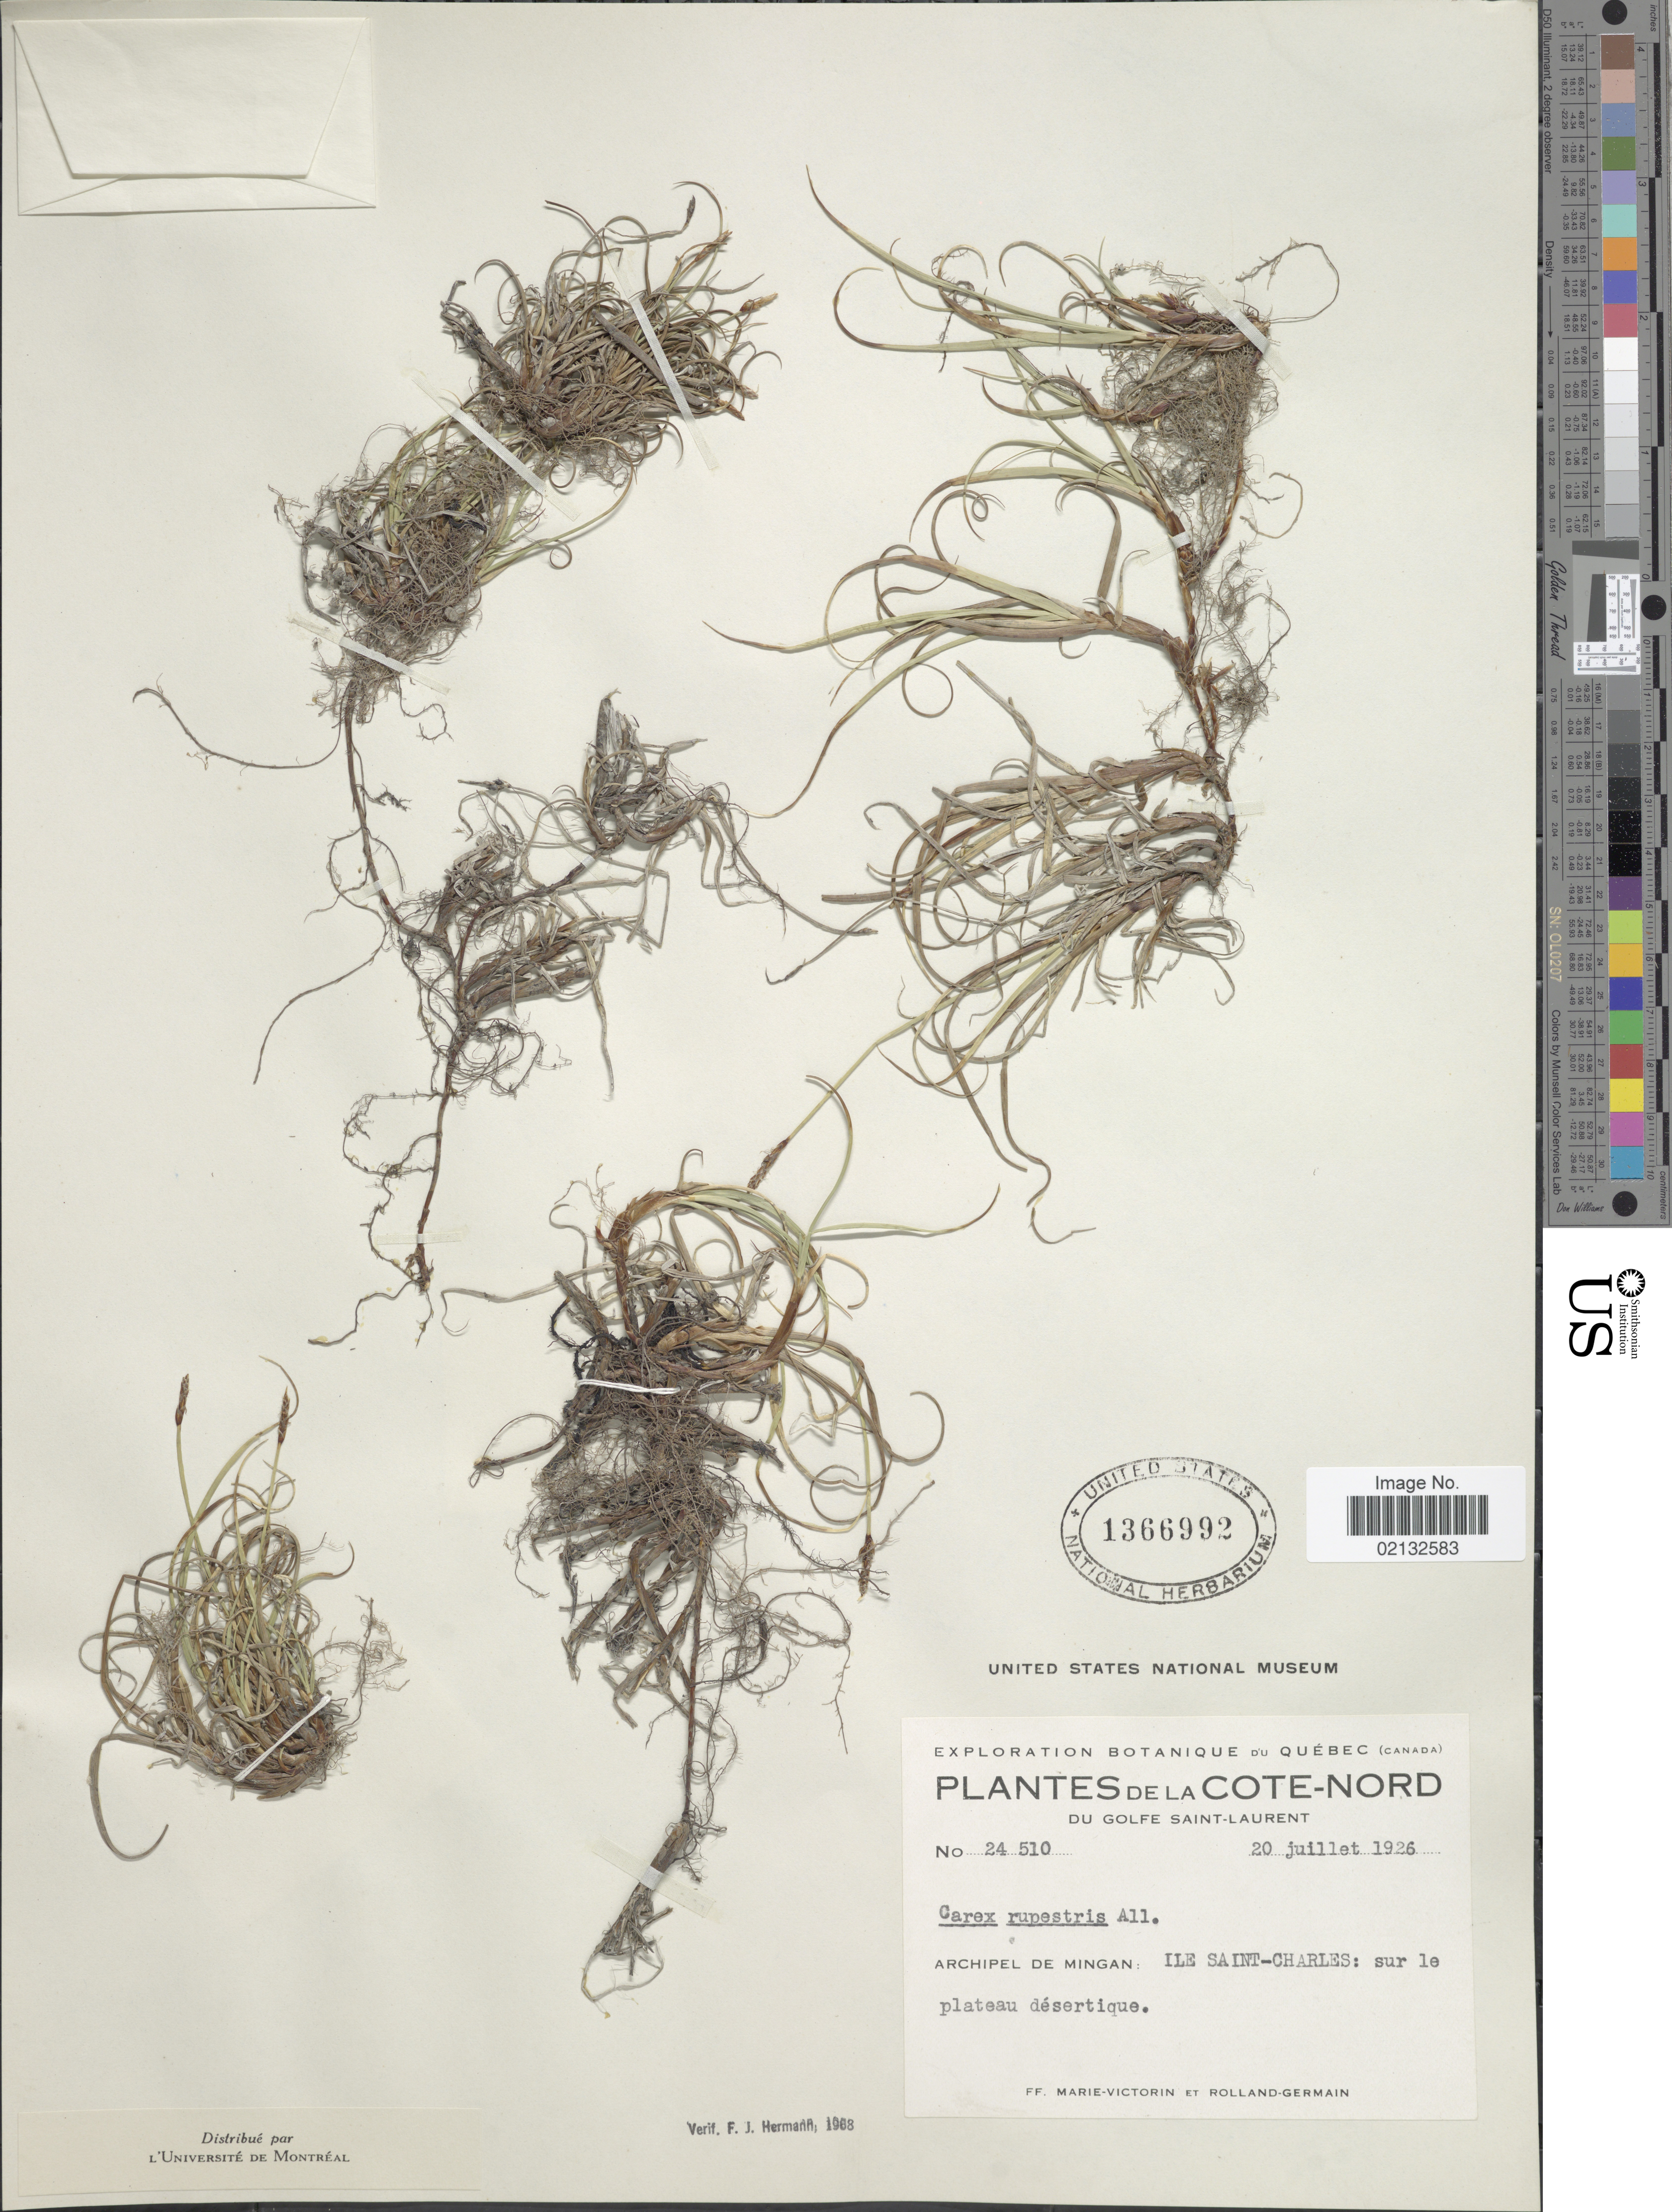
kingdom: Plantae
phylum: Tracheophyta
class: Liliopsida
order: Poales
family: Cyperaceae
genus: Carex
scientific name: Carex rupestris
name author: All.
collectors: F. Marie-Victorin & Rolland-Germain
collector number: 24510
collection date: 1926-07-20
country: Canada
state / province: Quebec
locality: La Cote- Nord du Golfe Saint-Laurent. Archipel de Mingan: Ile Saint- Charles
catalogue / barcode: US 1366992